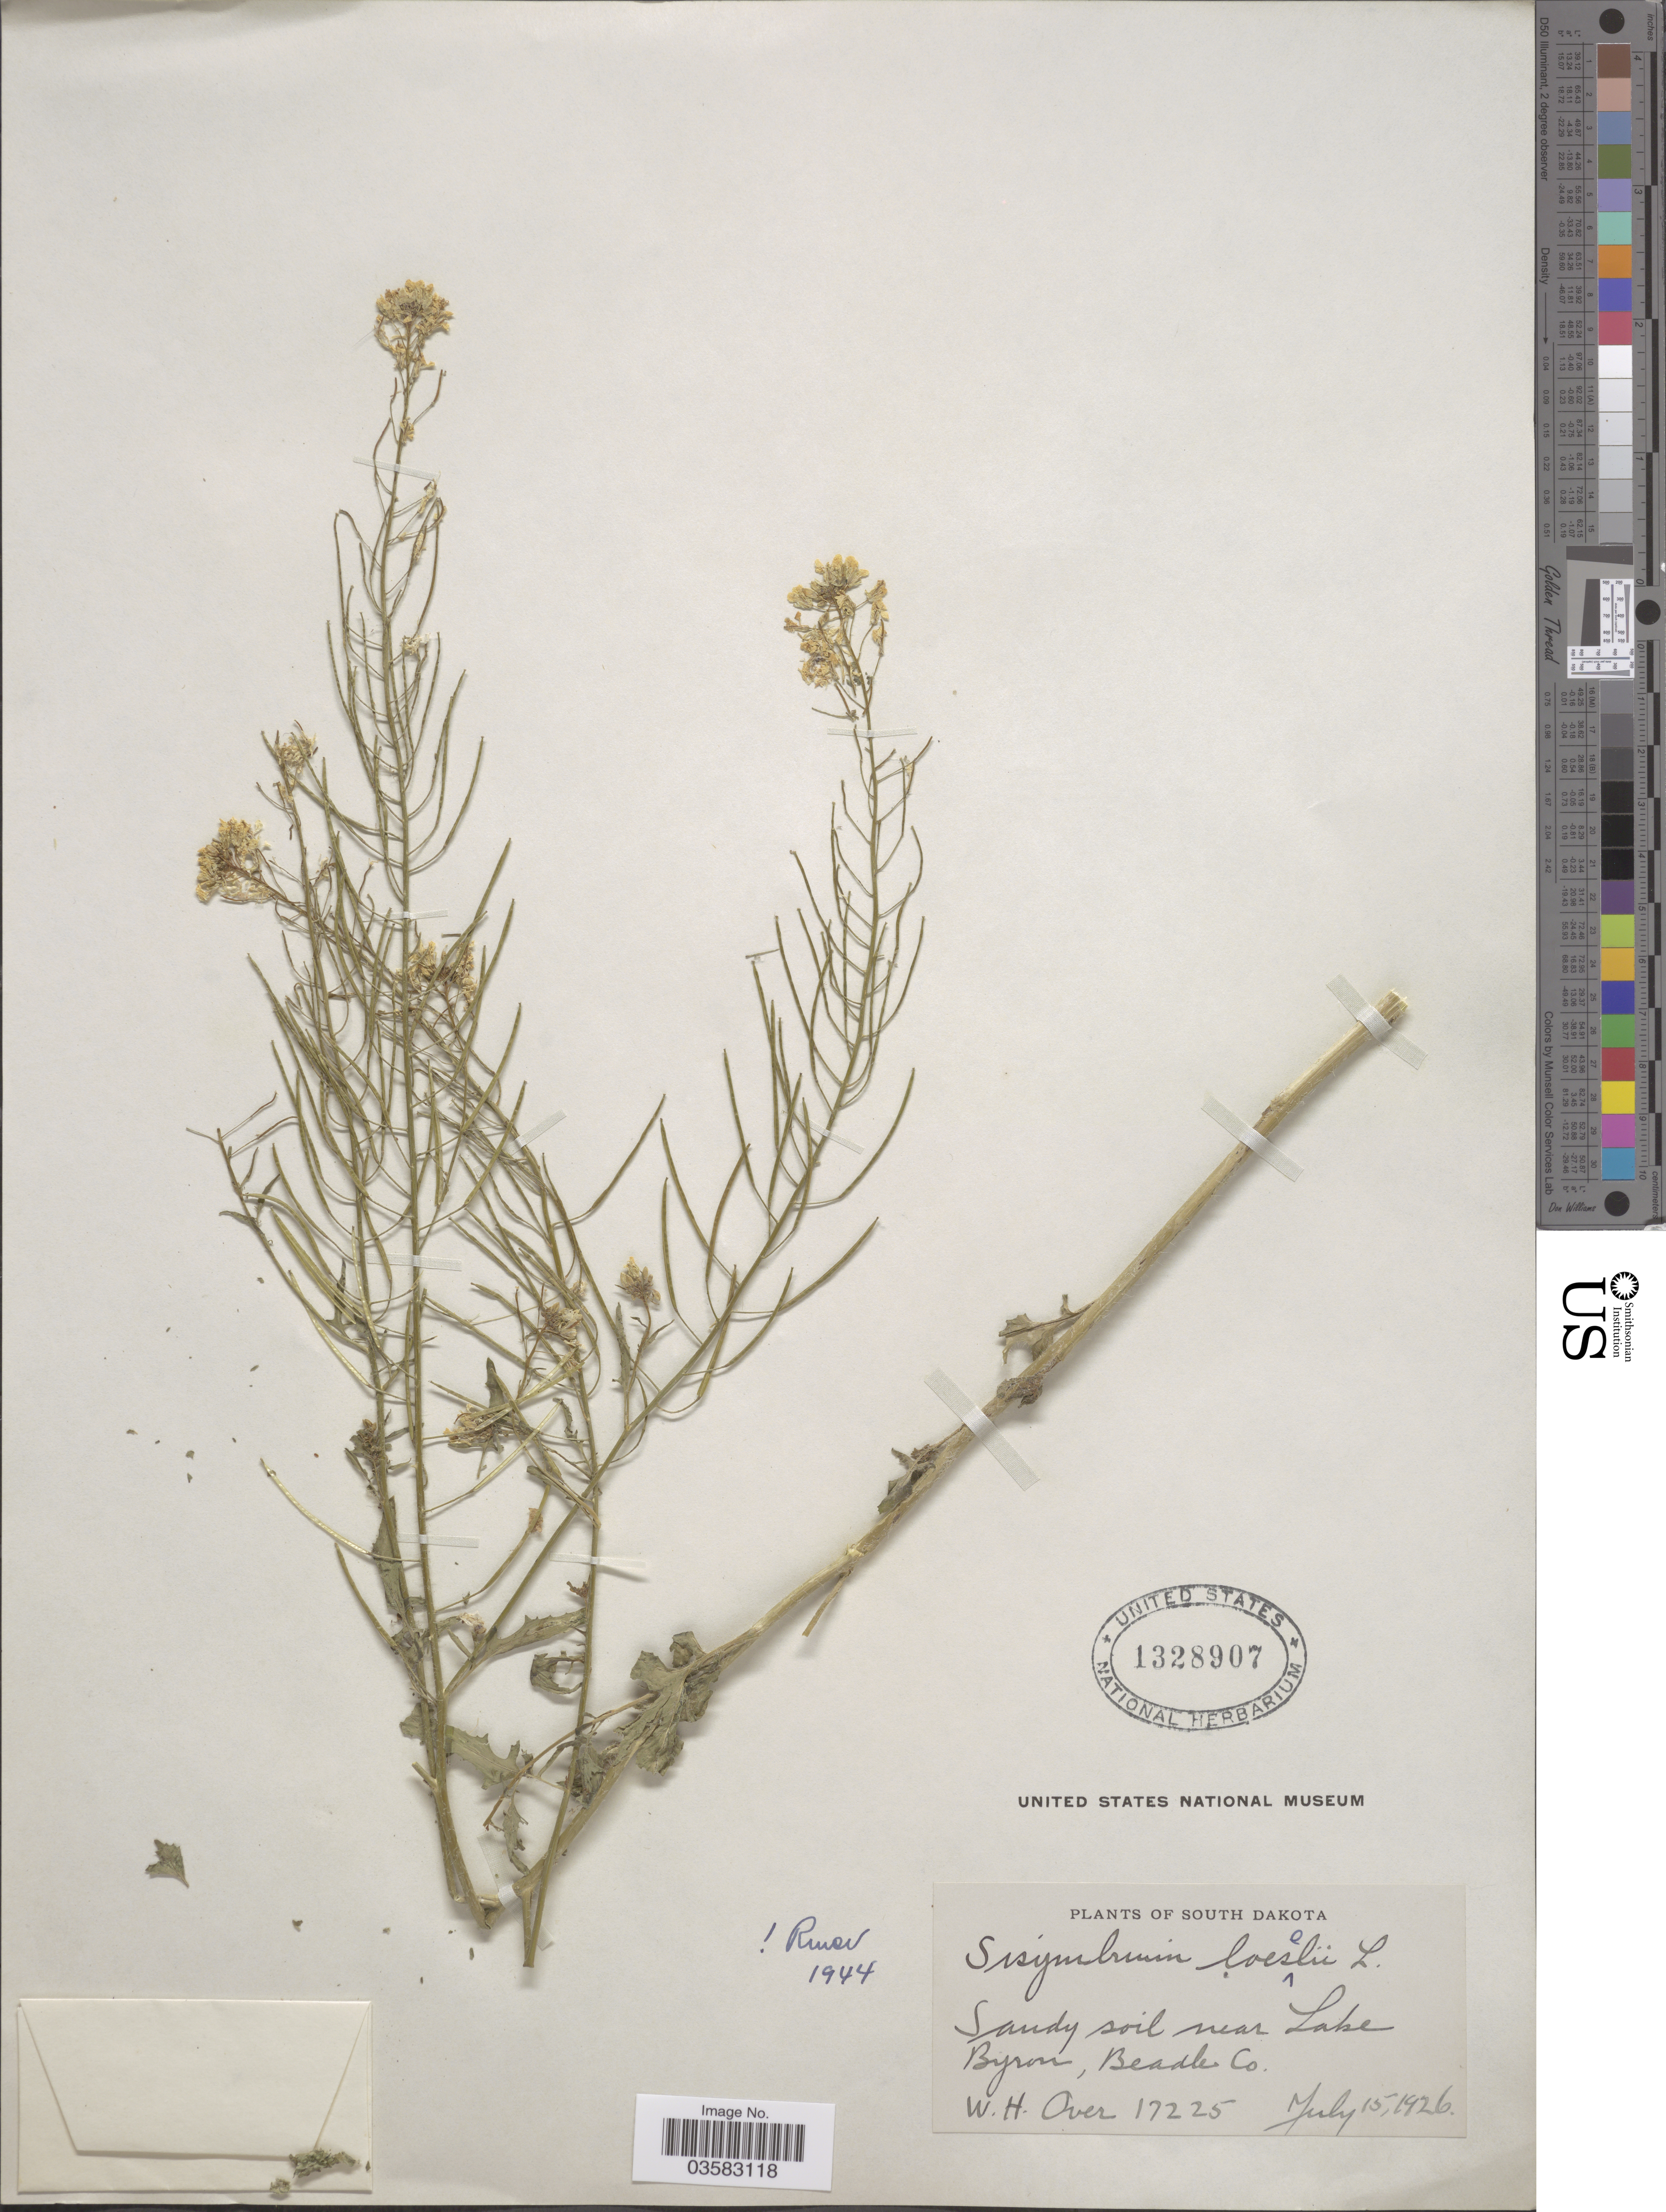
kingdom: Plantae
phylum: Tracheophyta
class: Magnoliopsida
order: Brassicales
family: Brassicaceae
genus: Sisymbrium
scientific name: Sisymbrium loeselii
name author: L.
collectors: W. Over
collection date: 1926-07-15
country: United States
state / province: South Dakota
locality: Sandy soil near Lake Byron, Beadle Co.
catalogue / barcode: US 1328907